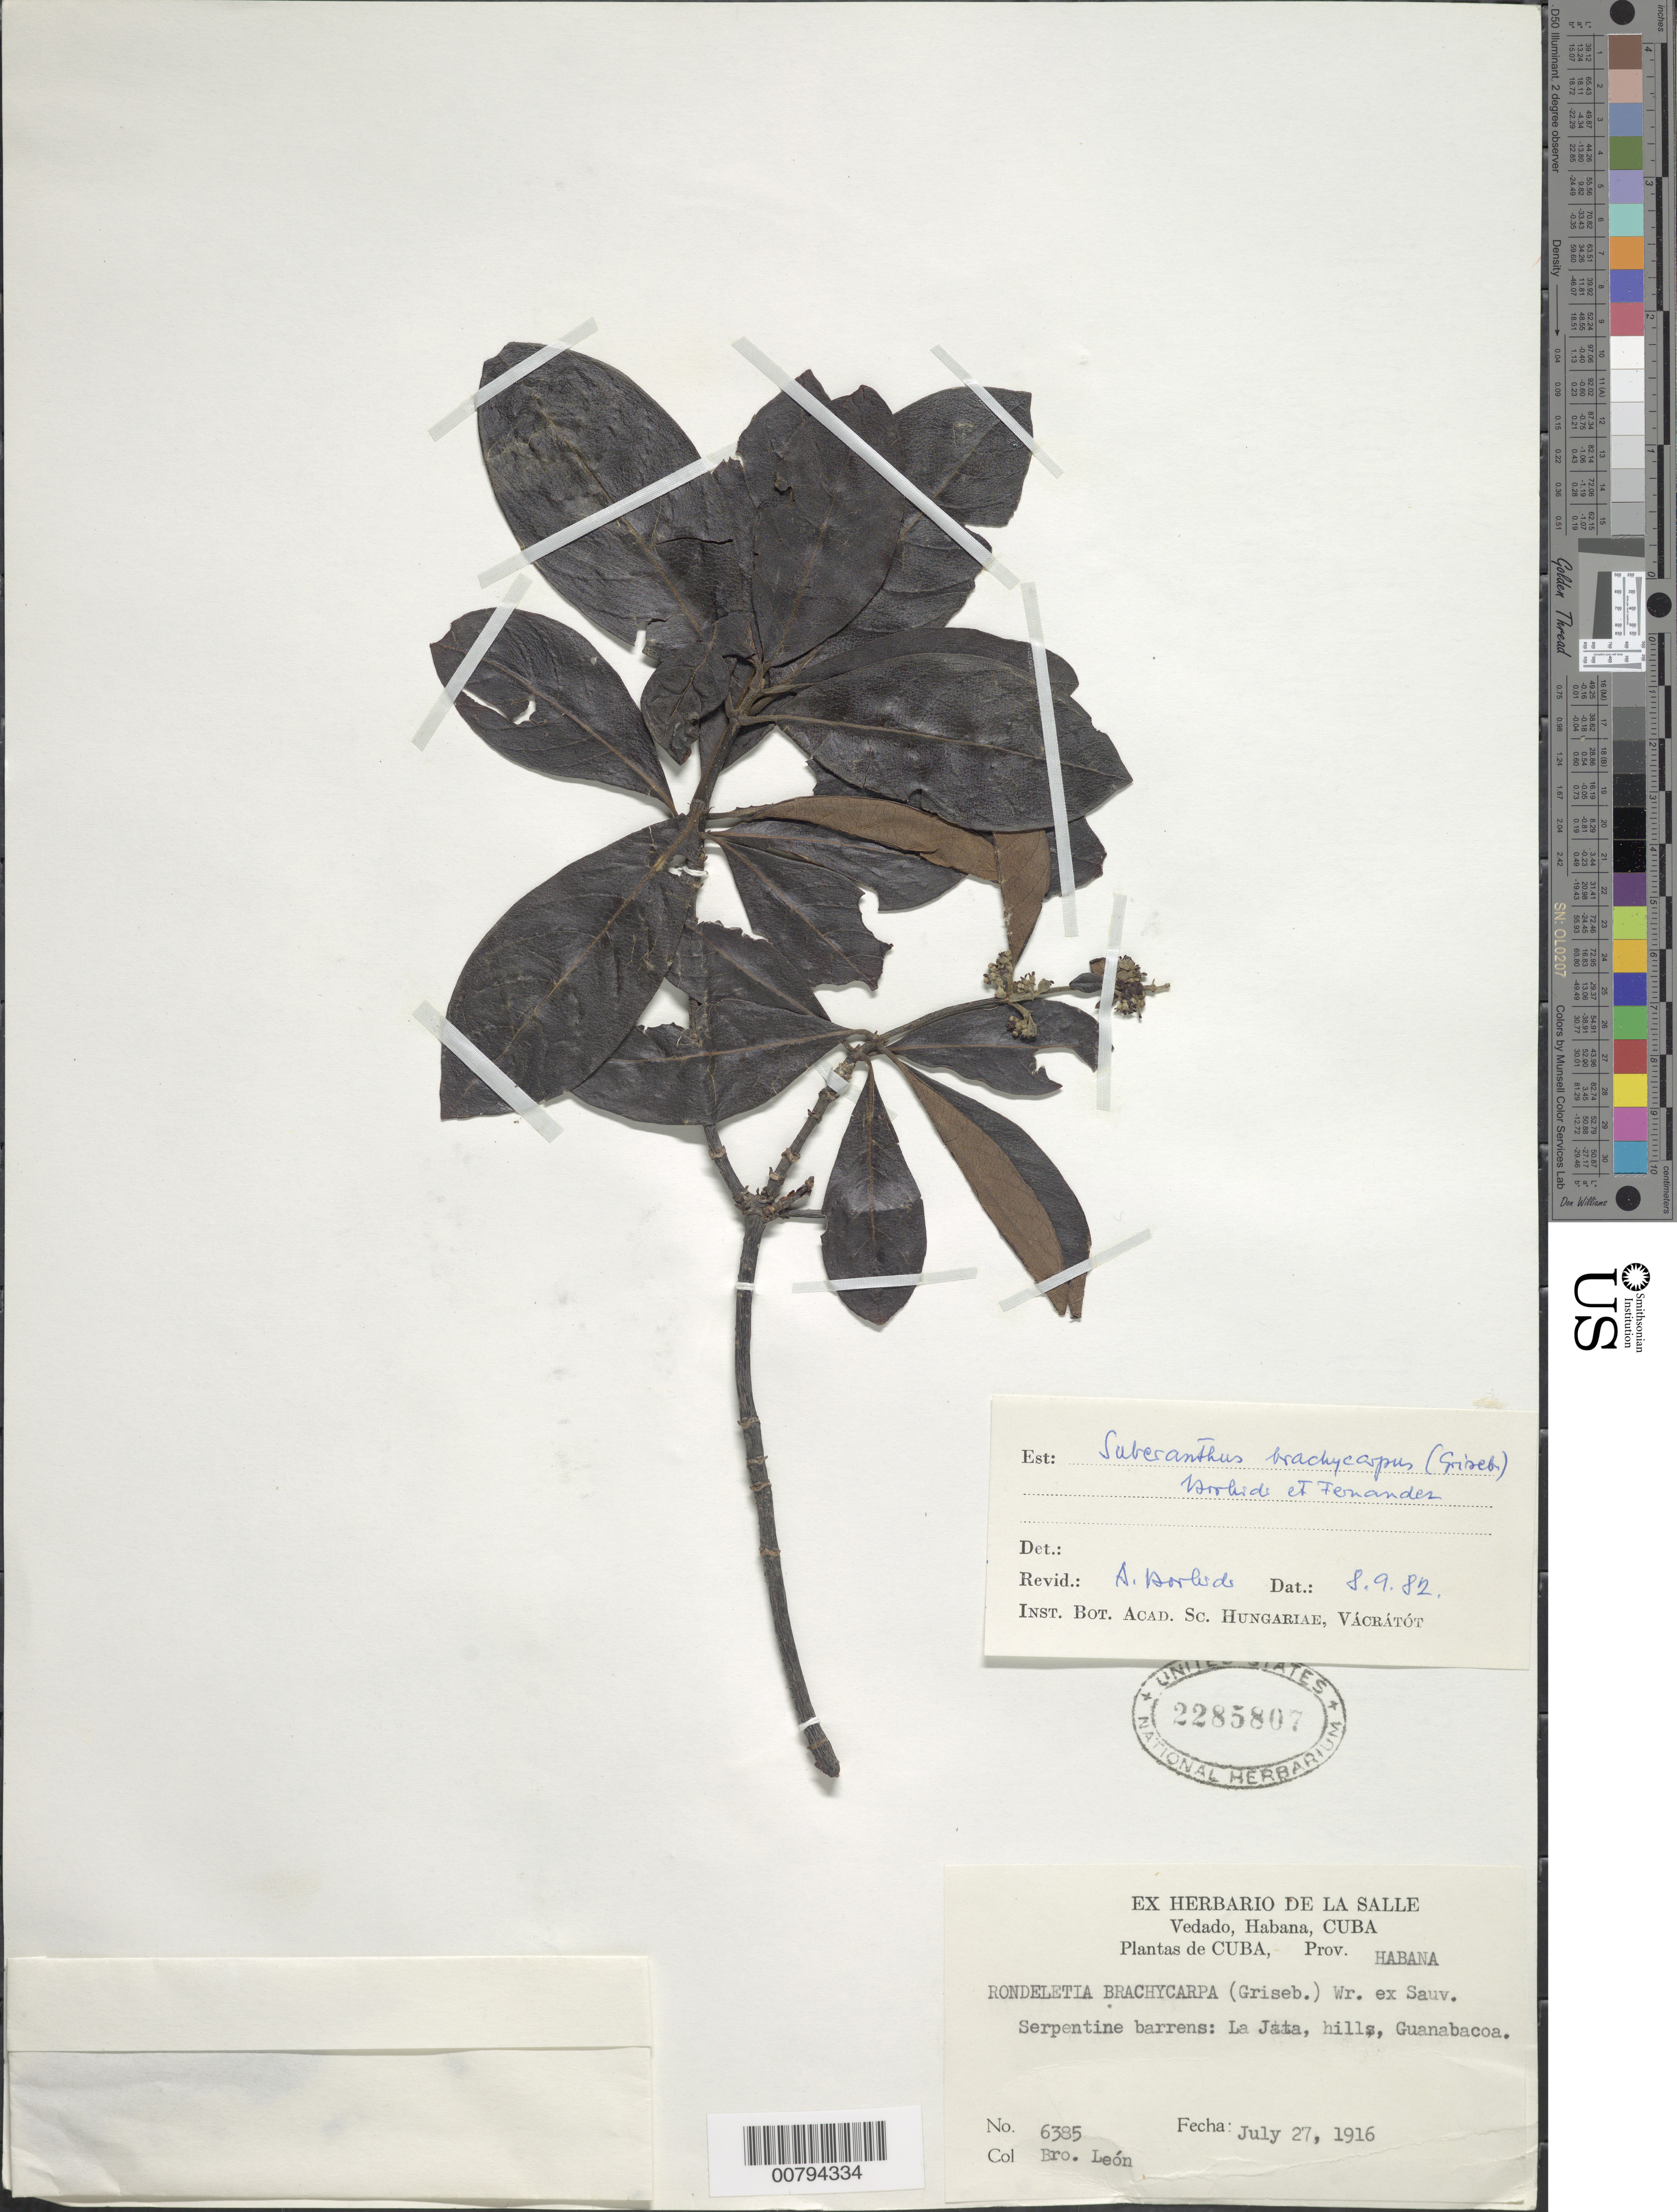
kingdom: Plantae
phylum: Tracheophyta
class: Magnoliopsida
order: Gentianales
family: Rubiaceae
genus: Suberanthus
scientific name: Suberanthus brachycarpus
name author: (Griseb.) Borhidi & Fernández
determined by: Borhidi, Attila L.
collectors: Bro. León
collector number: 6385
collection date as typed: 27 Jul 1916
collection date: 1916-07-27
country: Cuba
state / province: La Habana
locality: La Jata, hills, Guanabacoa. Vedado, Habana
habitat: Hills, serpentine barrens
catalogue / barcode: US 2285807